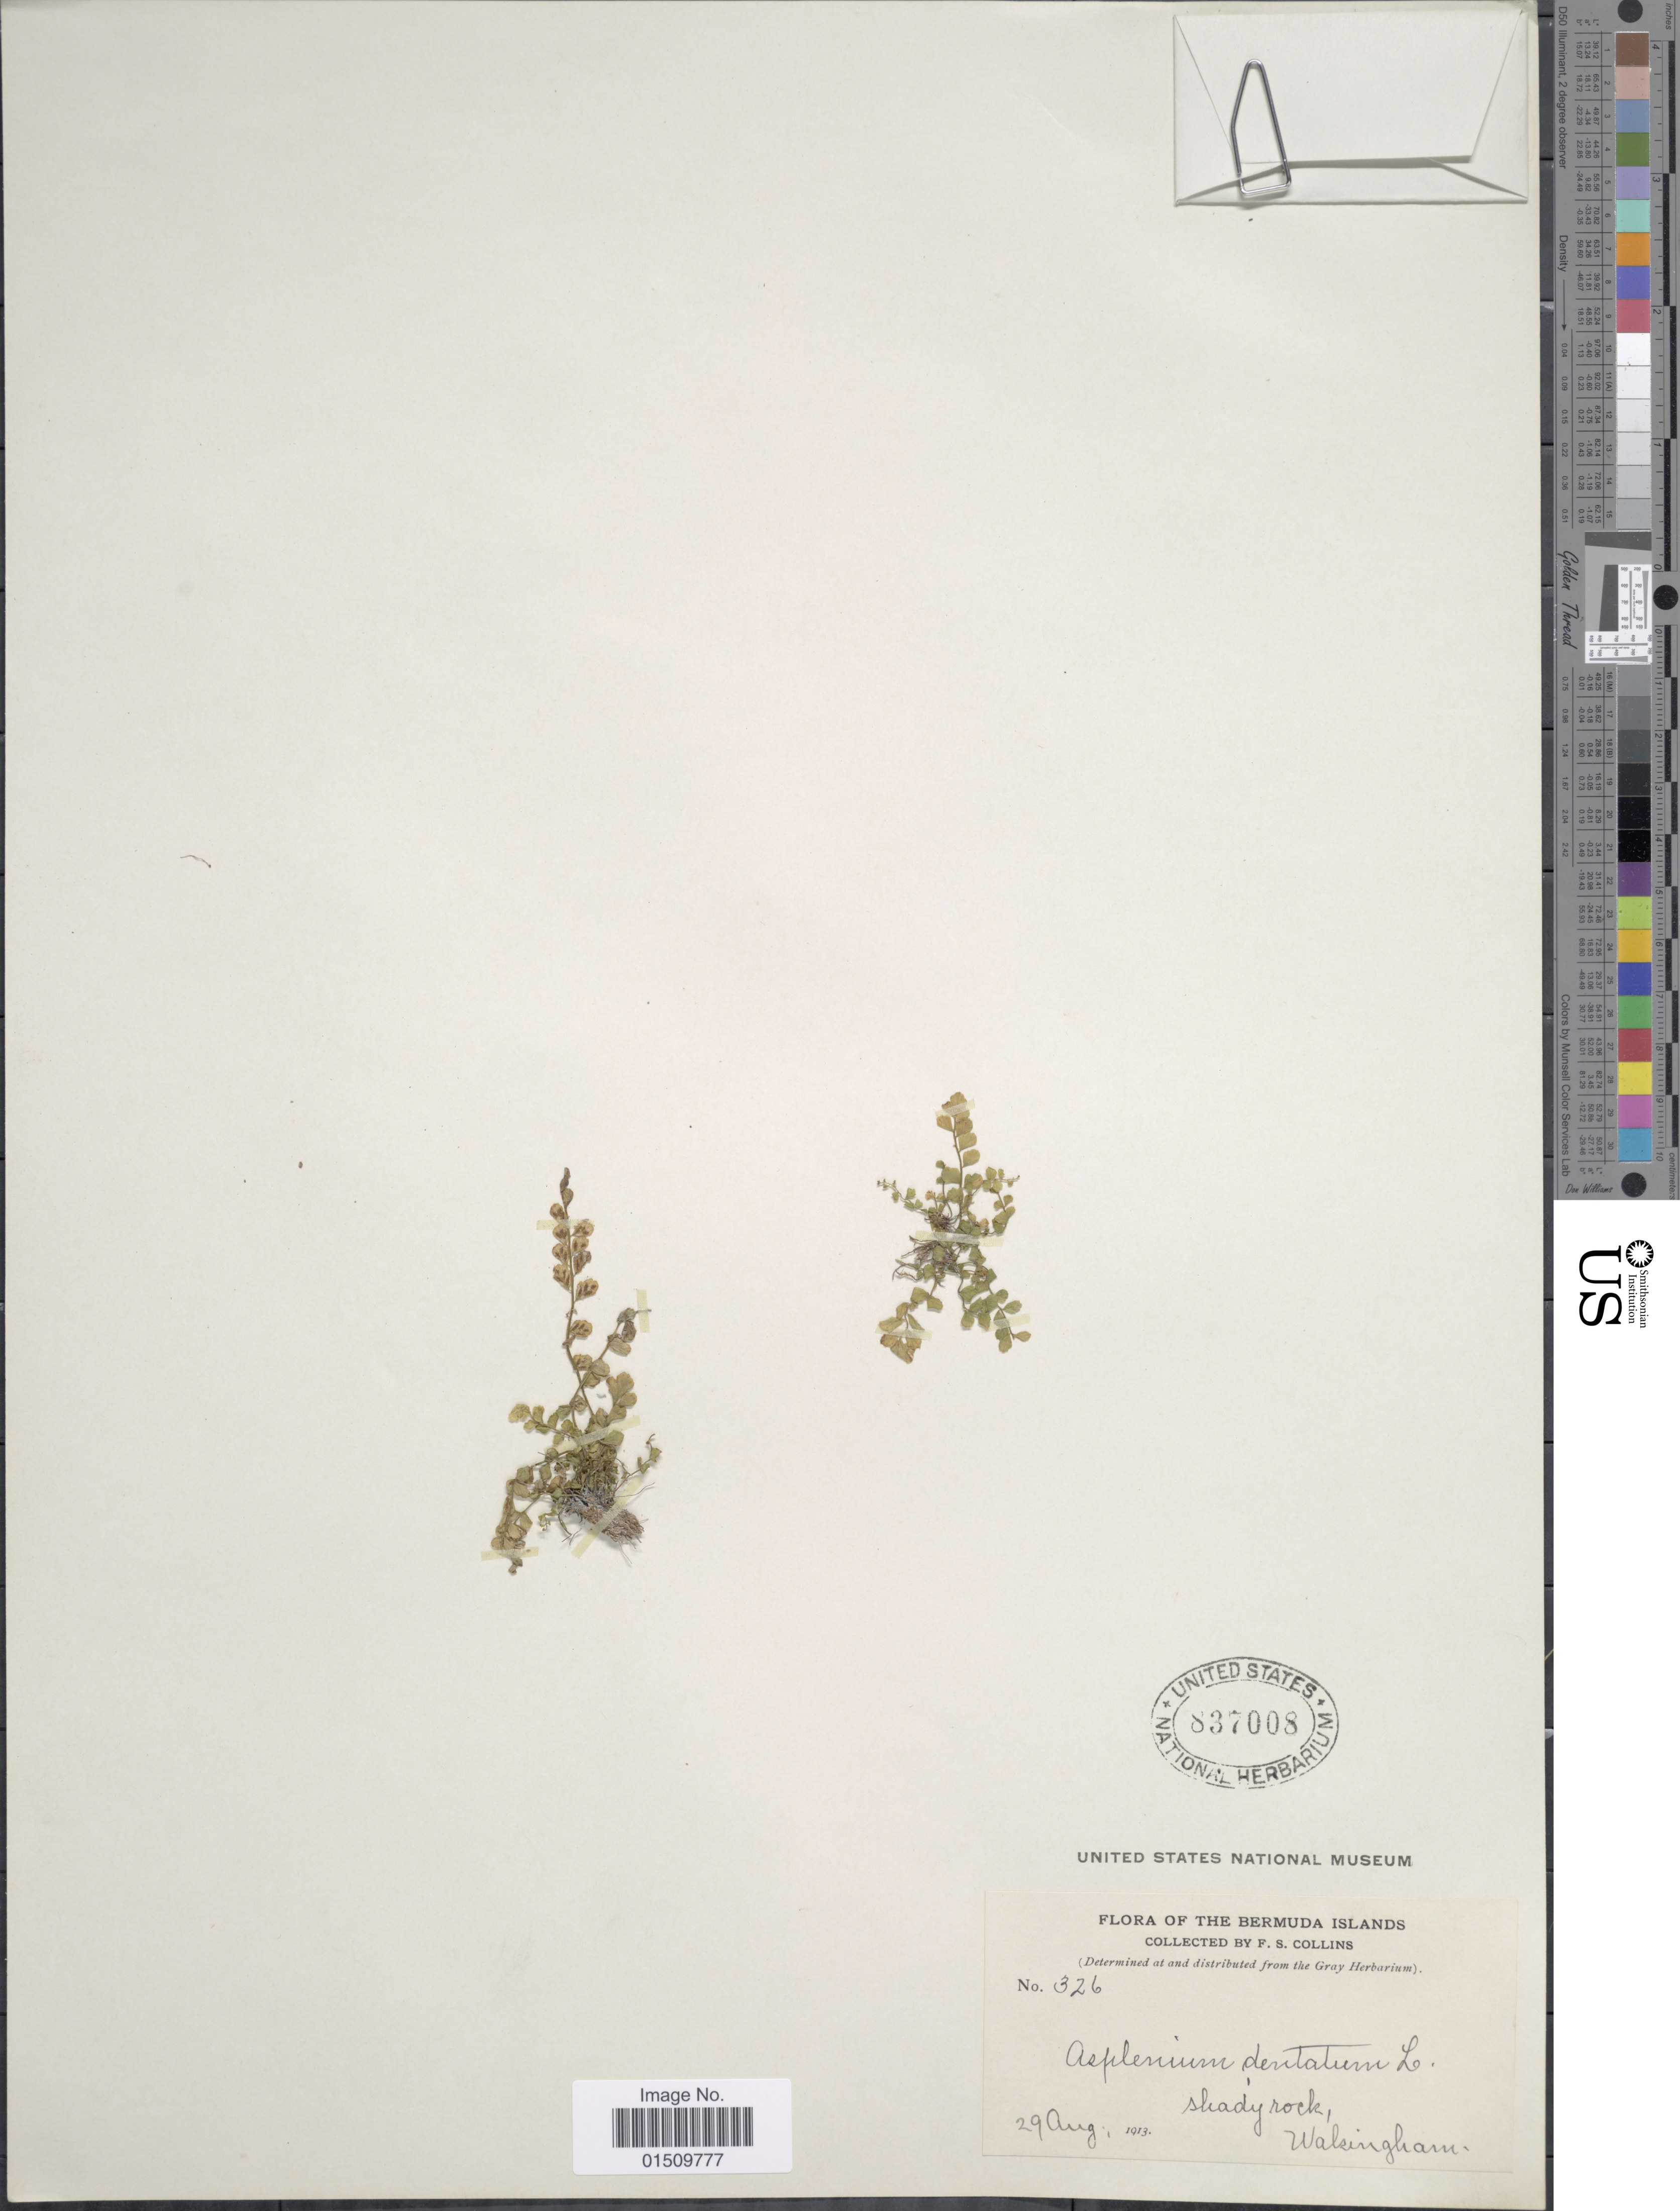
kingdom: Plantae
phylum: Tracheophyta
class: Polypodiopsida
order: Polypodiales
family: Aspleniaceae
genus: Asplenium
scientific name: Asplenium trichomanes-dentatum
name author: L.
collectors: F. Collins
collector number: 326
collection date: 1913-08-29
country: Bermuda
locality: The Bermuda Islands, Walsingham.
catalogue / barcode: US 837008